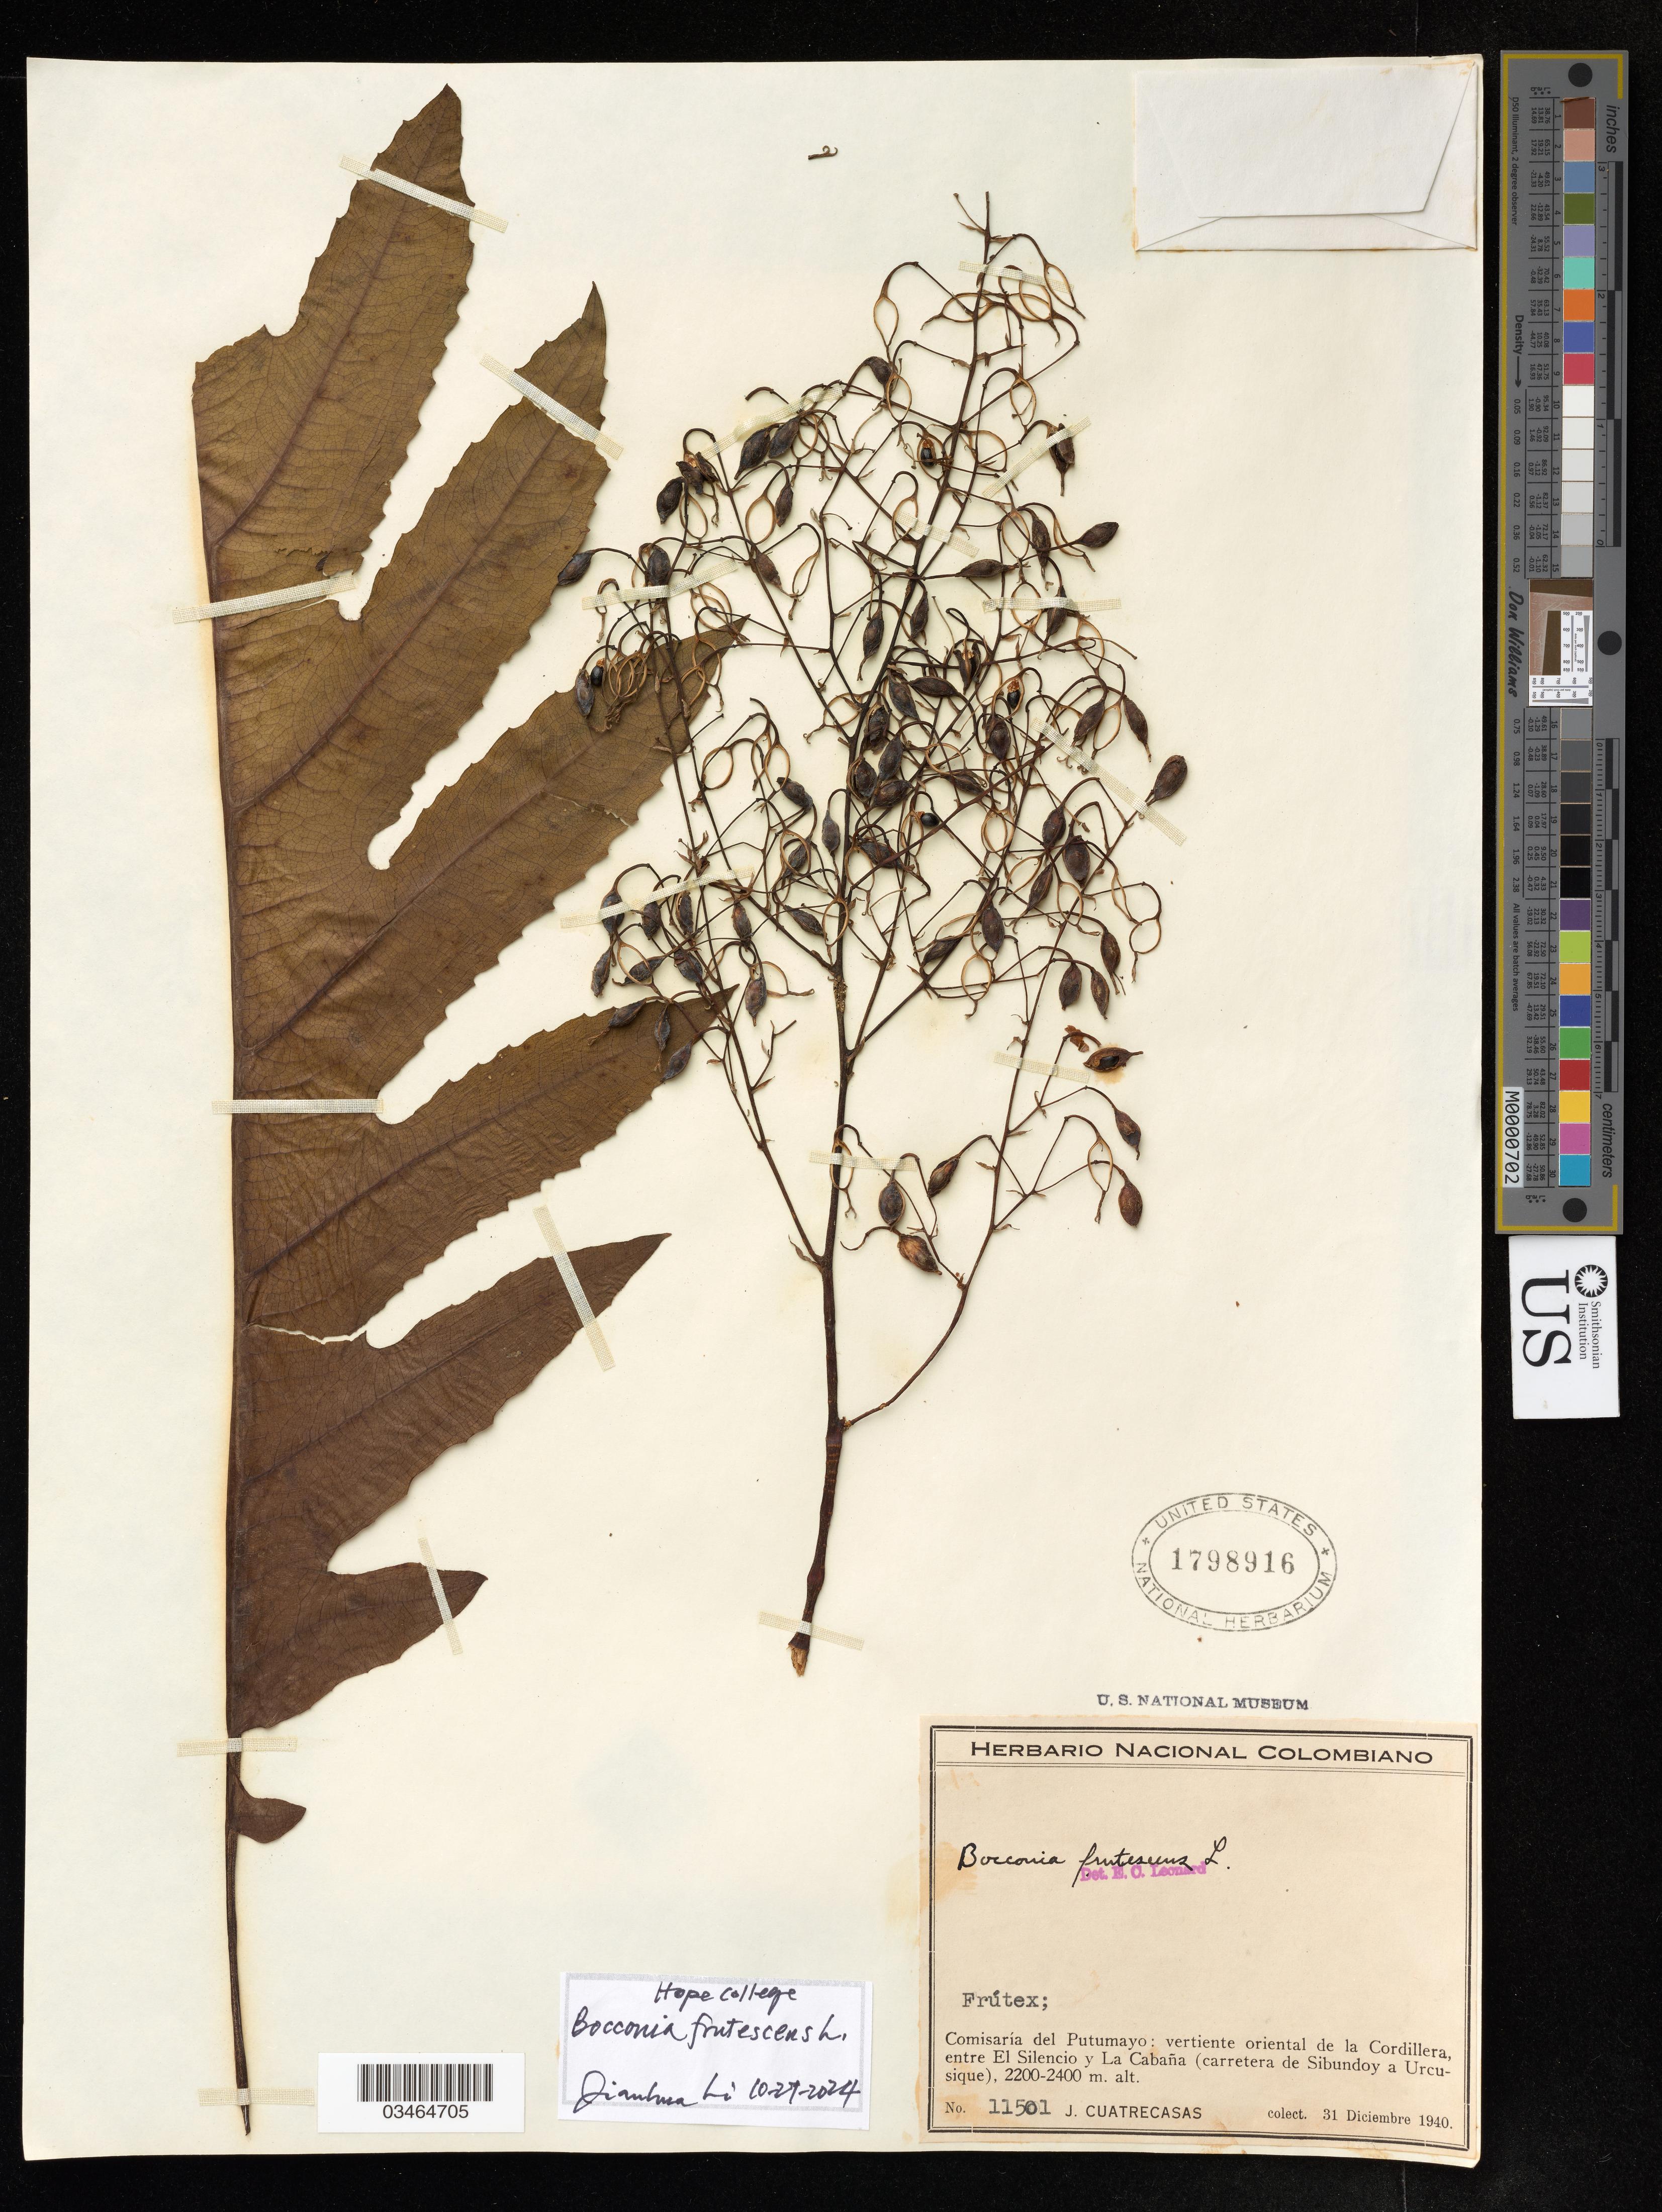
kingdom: Plantae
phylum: Tracheophyta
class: Magnoliopsida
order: Ranunculales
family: Papaveraceae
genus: Bocconia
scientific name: Bocconia frutescens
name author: L.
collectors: J. Cuatrecasas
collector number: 11501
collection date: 1940-12-31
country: Colombia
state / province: Putumayo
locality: Vertiente oriental de la Cordillera, entre El Silencio y La Cabaña (carretera de Sibundoy a Urcusique).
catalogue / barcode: US 1798916